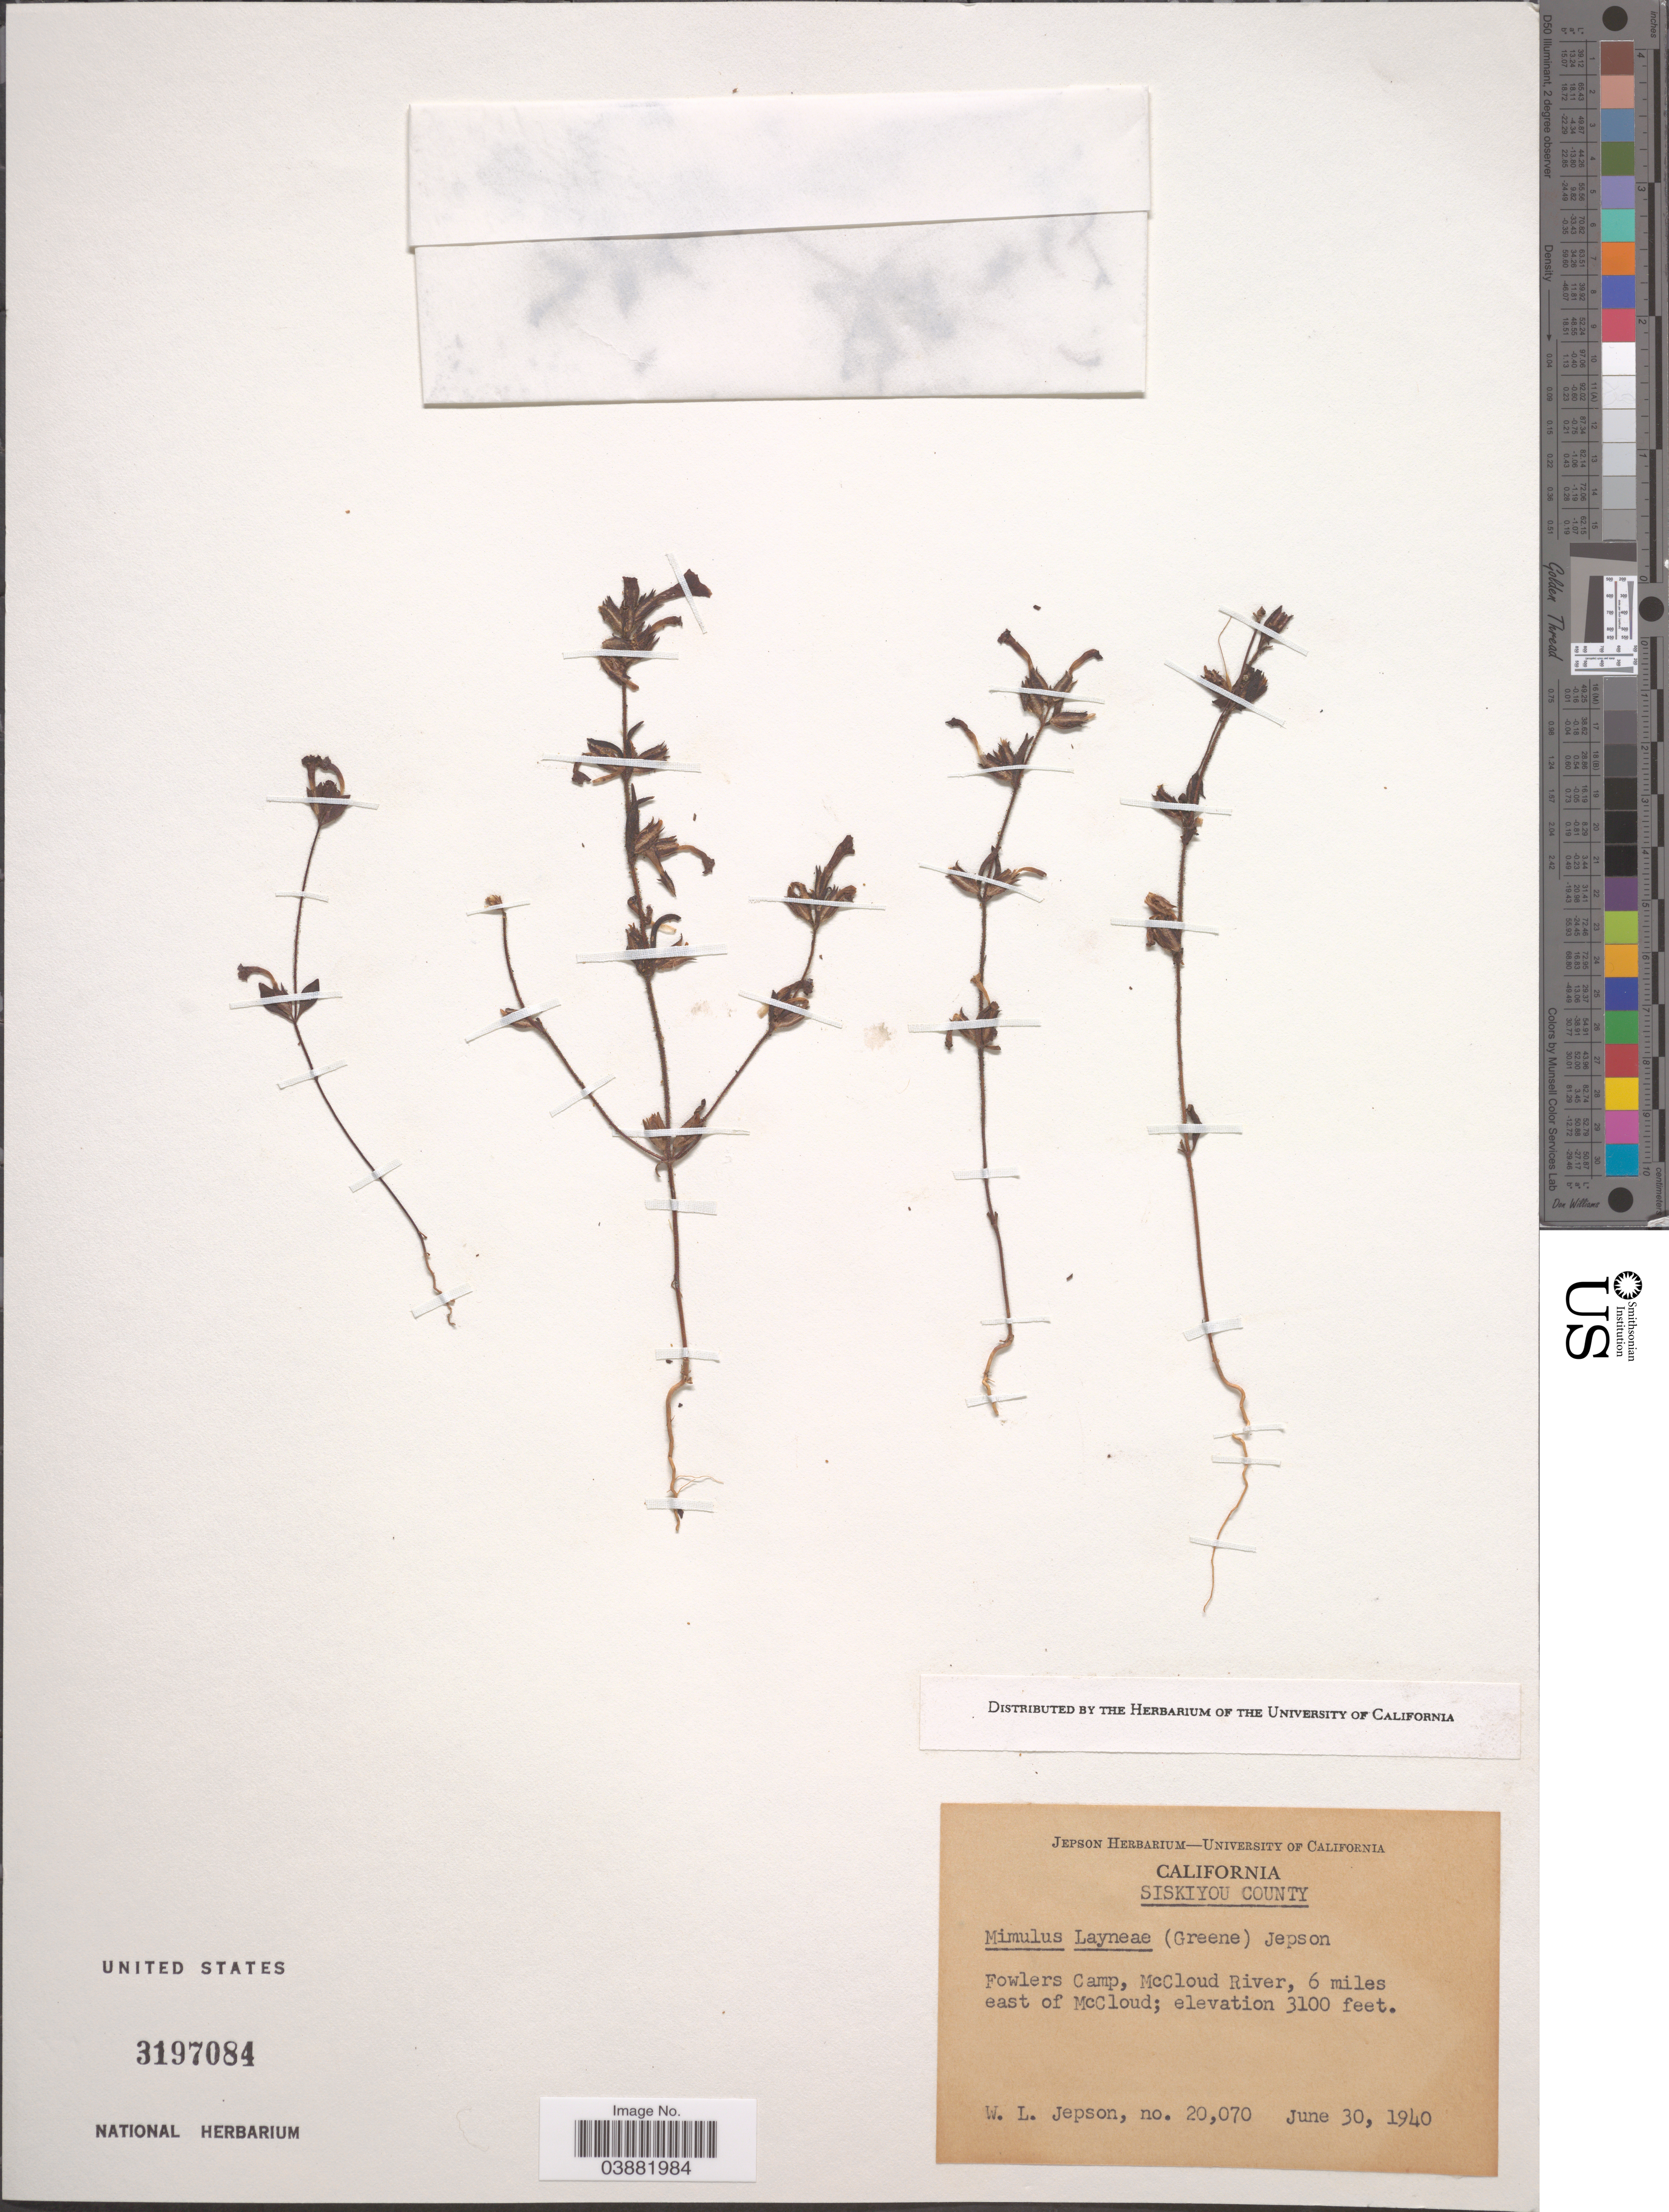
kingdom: Plantae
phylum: Tracheophyta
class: Magnoliopsida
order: Lamiales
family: Phrymaceae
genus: Mimulus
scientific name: Mimulus layneae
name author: (Greene) Jeps.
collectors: W. L. Jepson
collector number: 20070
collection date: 1940-06-30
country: United States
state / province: California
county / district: Siskiyou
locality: Siskiyou County. Fowlers Camp, McCloud River, 6 miles east of McCloud.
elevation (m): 945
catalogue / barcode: US 3197084